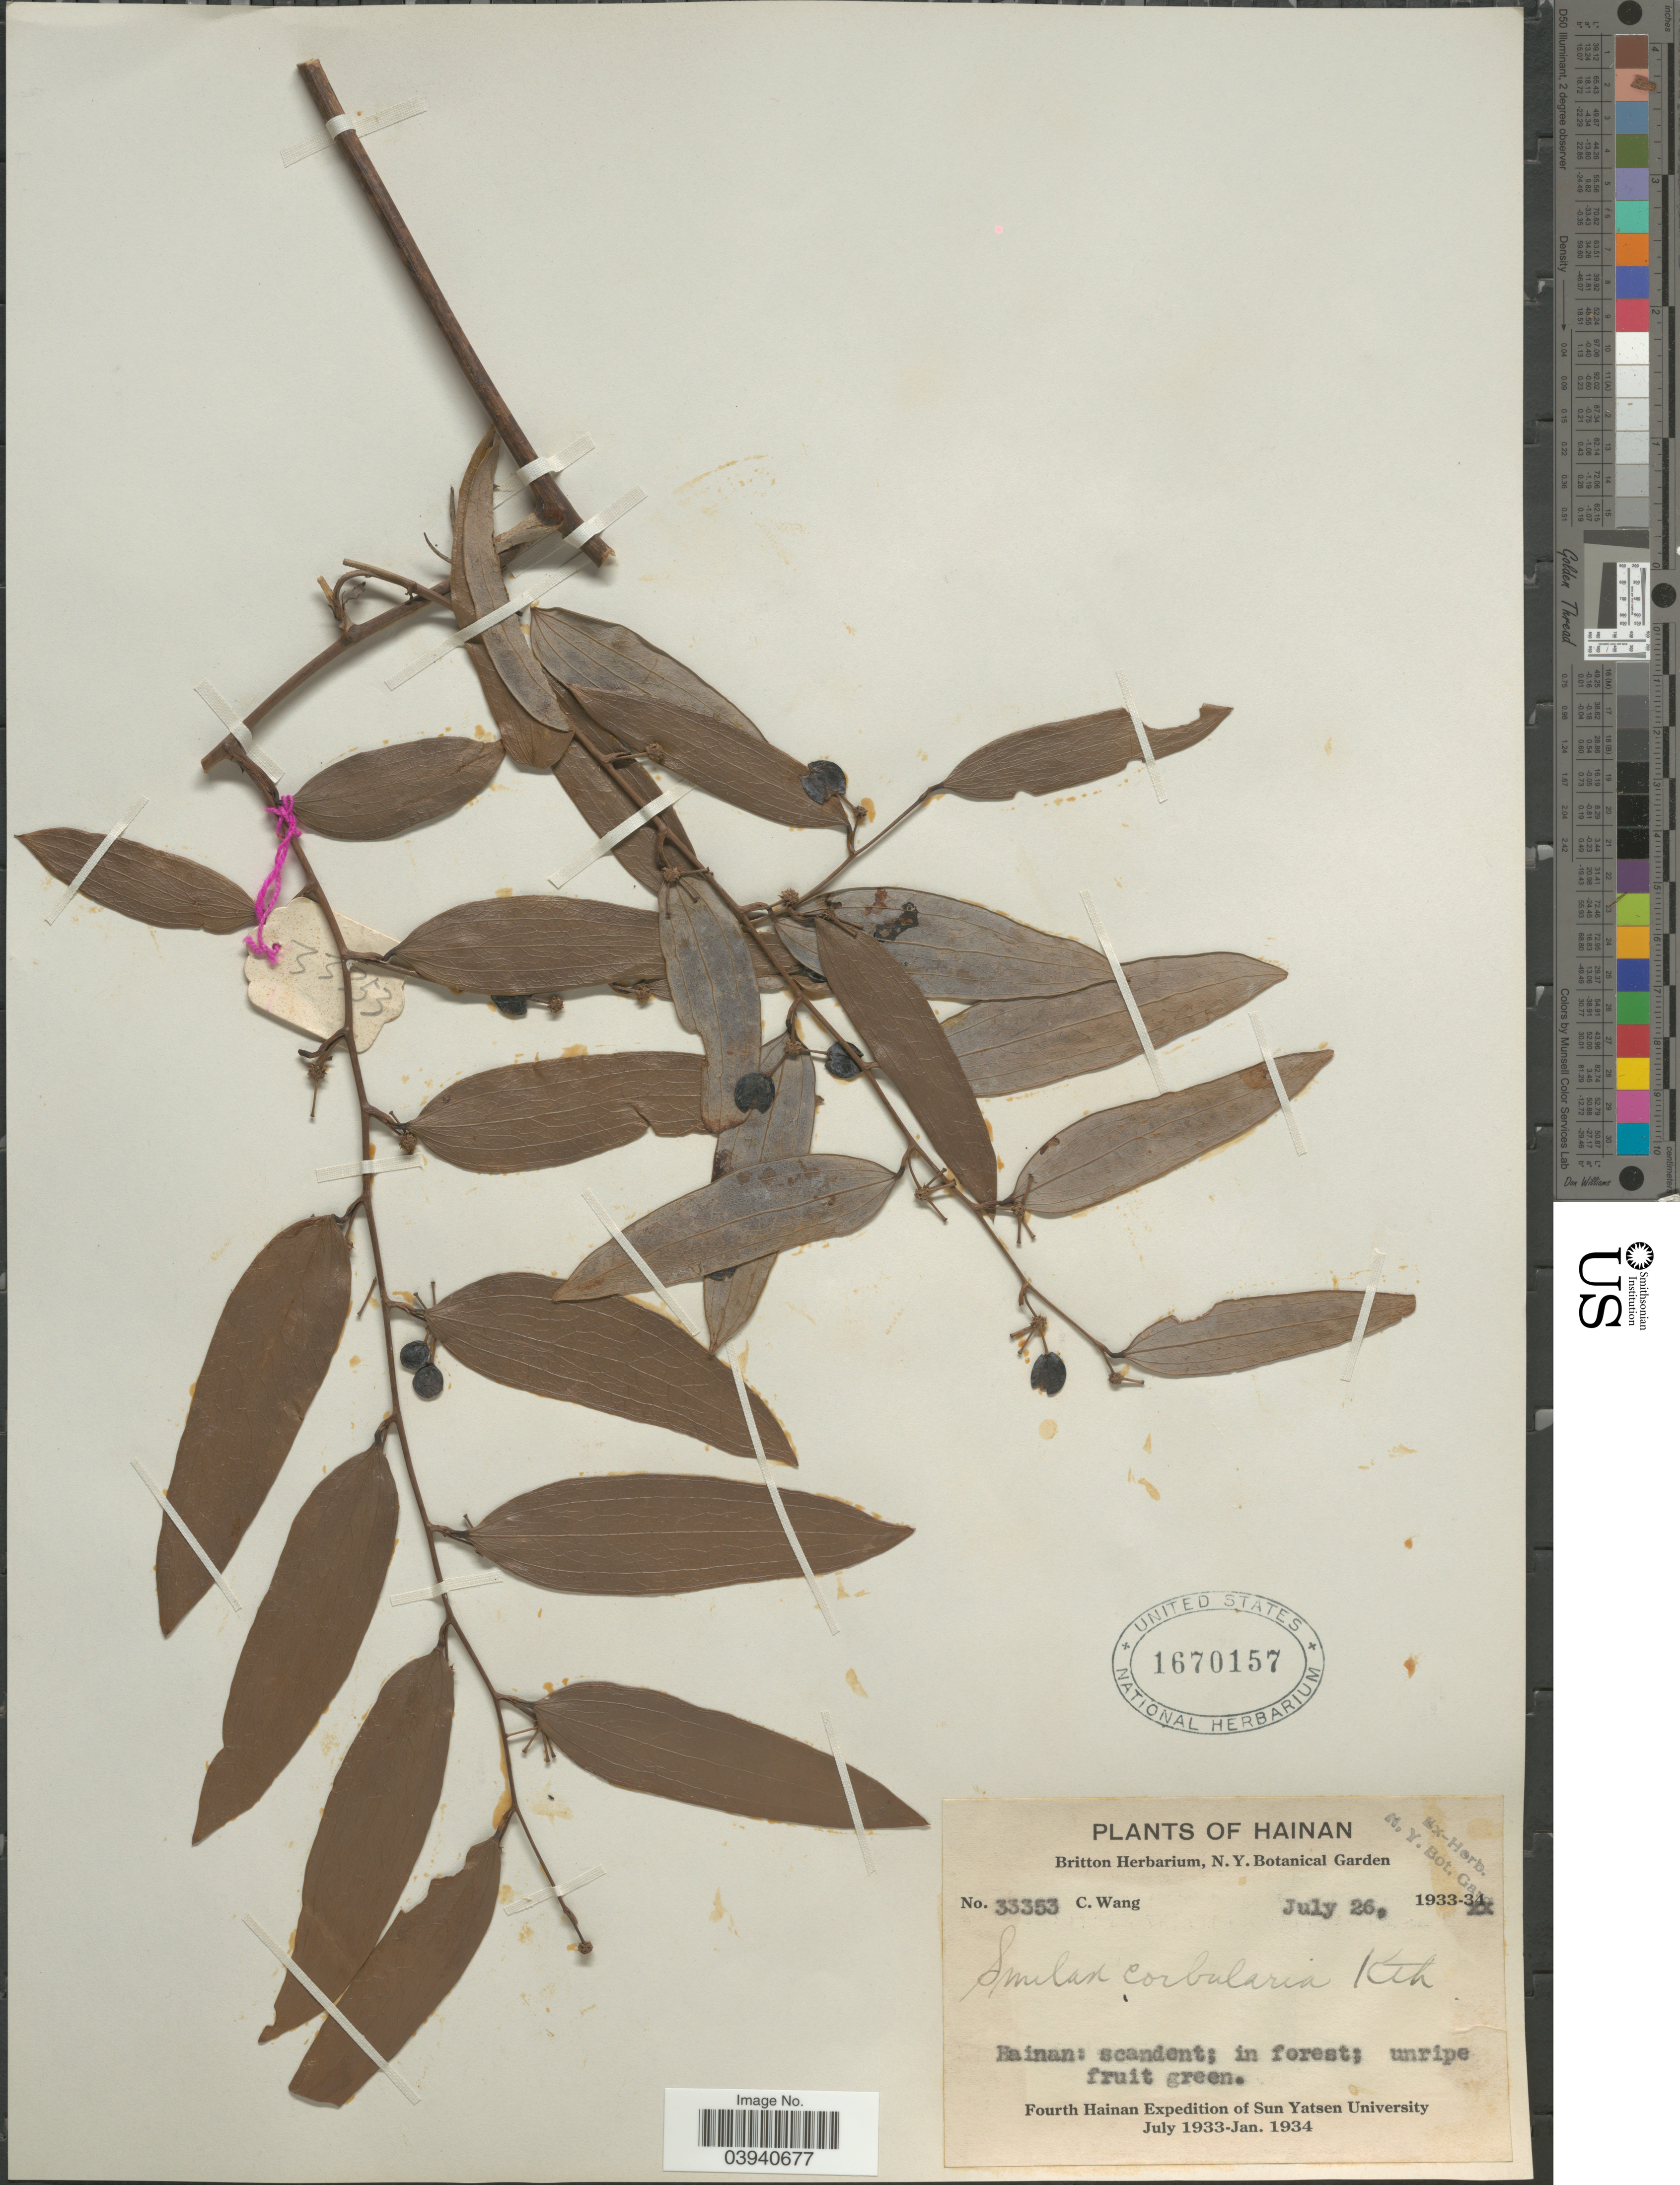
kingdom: Plantae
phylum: Tracheophyta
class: Liliopsida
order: Liliales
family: Smilacaceae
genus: Smilax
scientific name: Smilax corbularia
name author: Kunth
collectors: C. Wang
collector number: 33353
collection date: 1933-07-26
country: China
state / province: Hainan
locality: Hainan.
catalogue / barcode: US 1670157